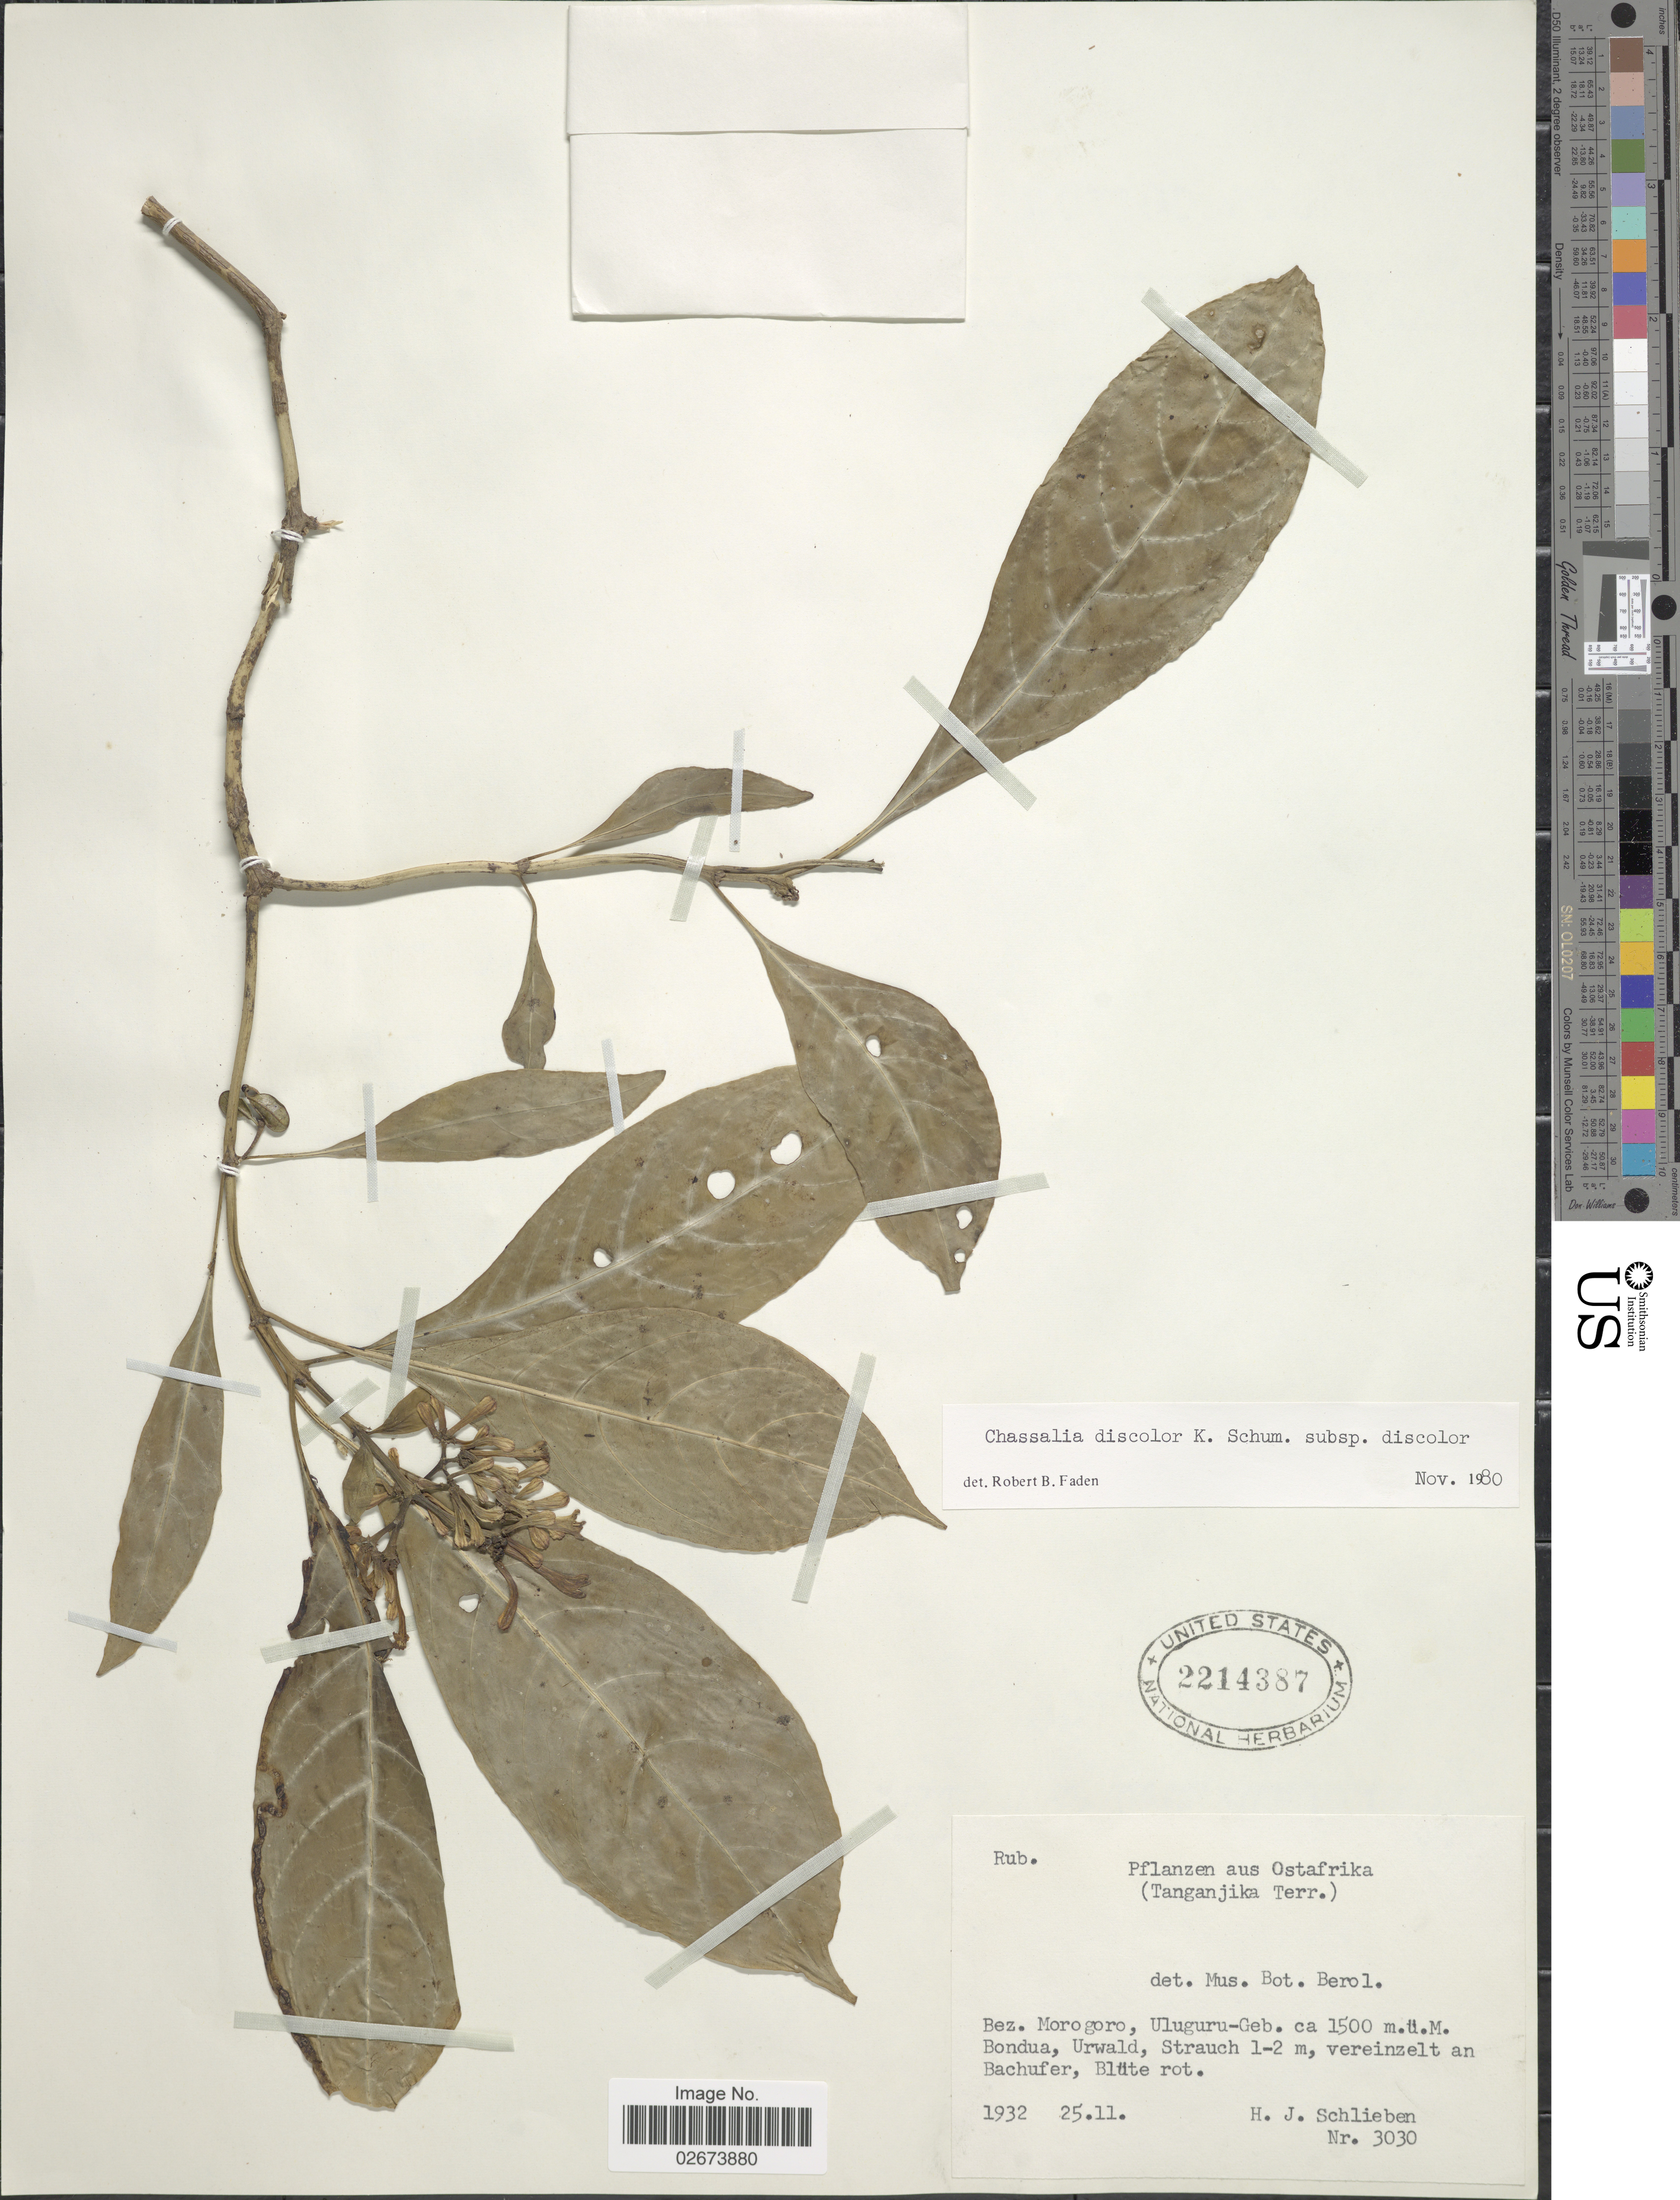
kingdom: Plantae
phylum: Tracheophyta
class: Magnoliopsida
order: Gentianales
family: Rubiaceae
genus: Chassalia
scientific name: Chassalia discolor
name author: K. Schum.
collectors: H. J. Schlieben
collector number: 3030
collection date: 1932-11-25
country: Tanzania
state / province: Morogoro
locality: Ostafrika (Tanganjika Terr.), Bez. Morogoro, Uluguru-Geb.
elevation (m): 1500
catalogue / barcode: US 2214387